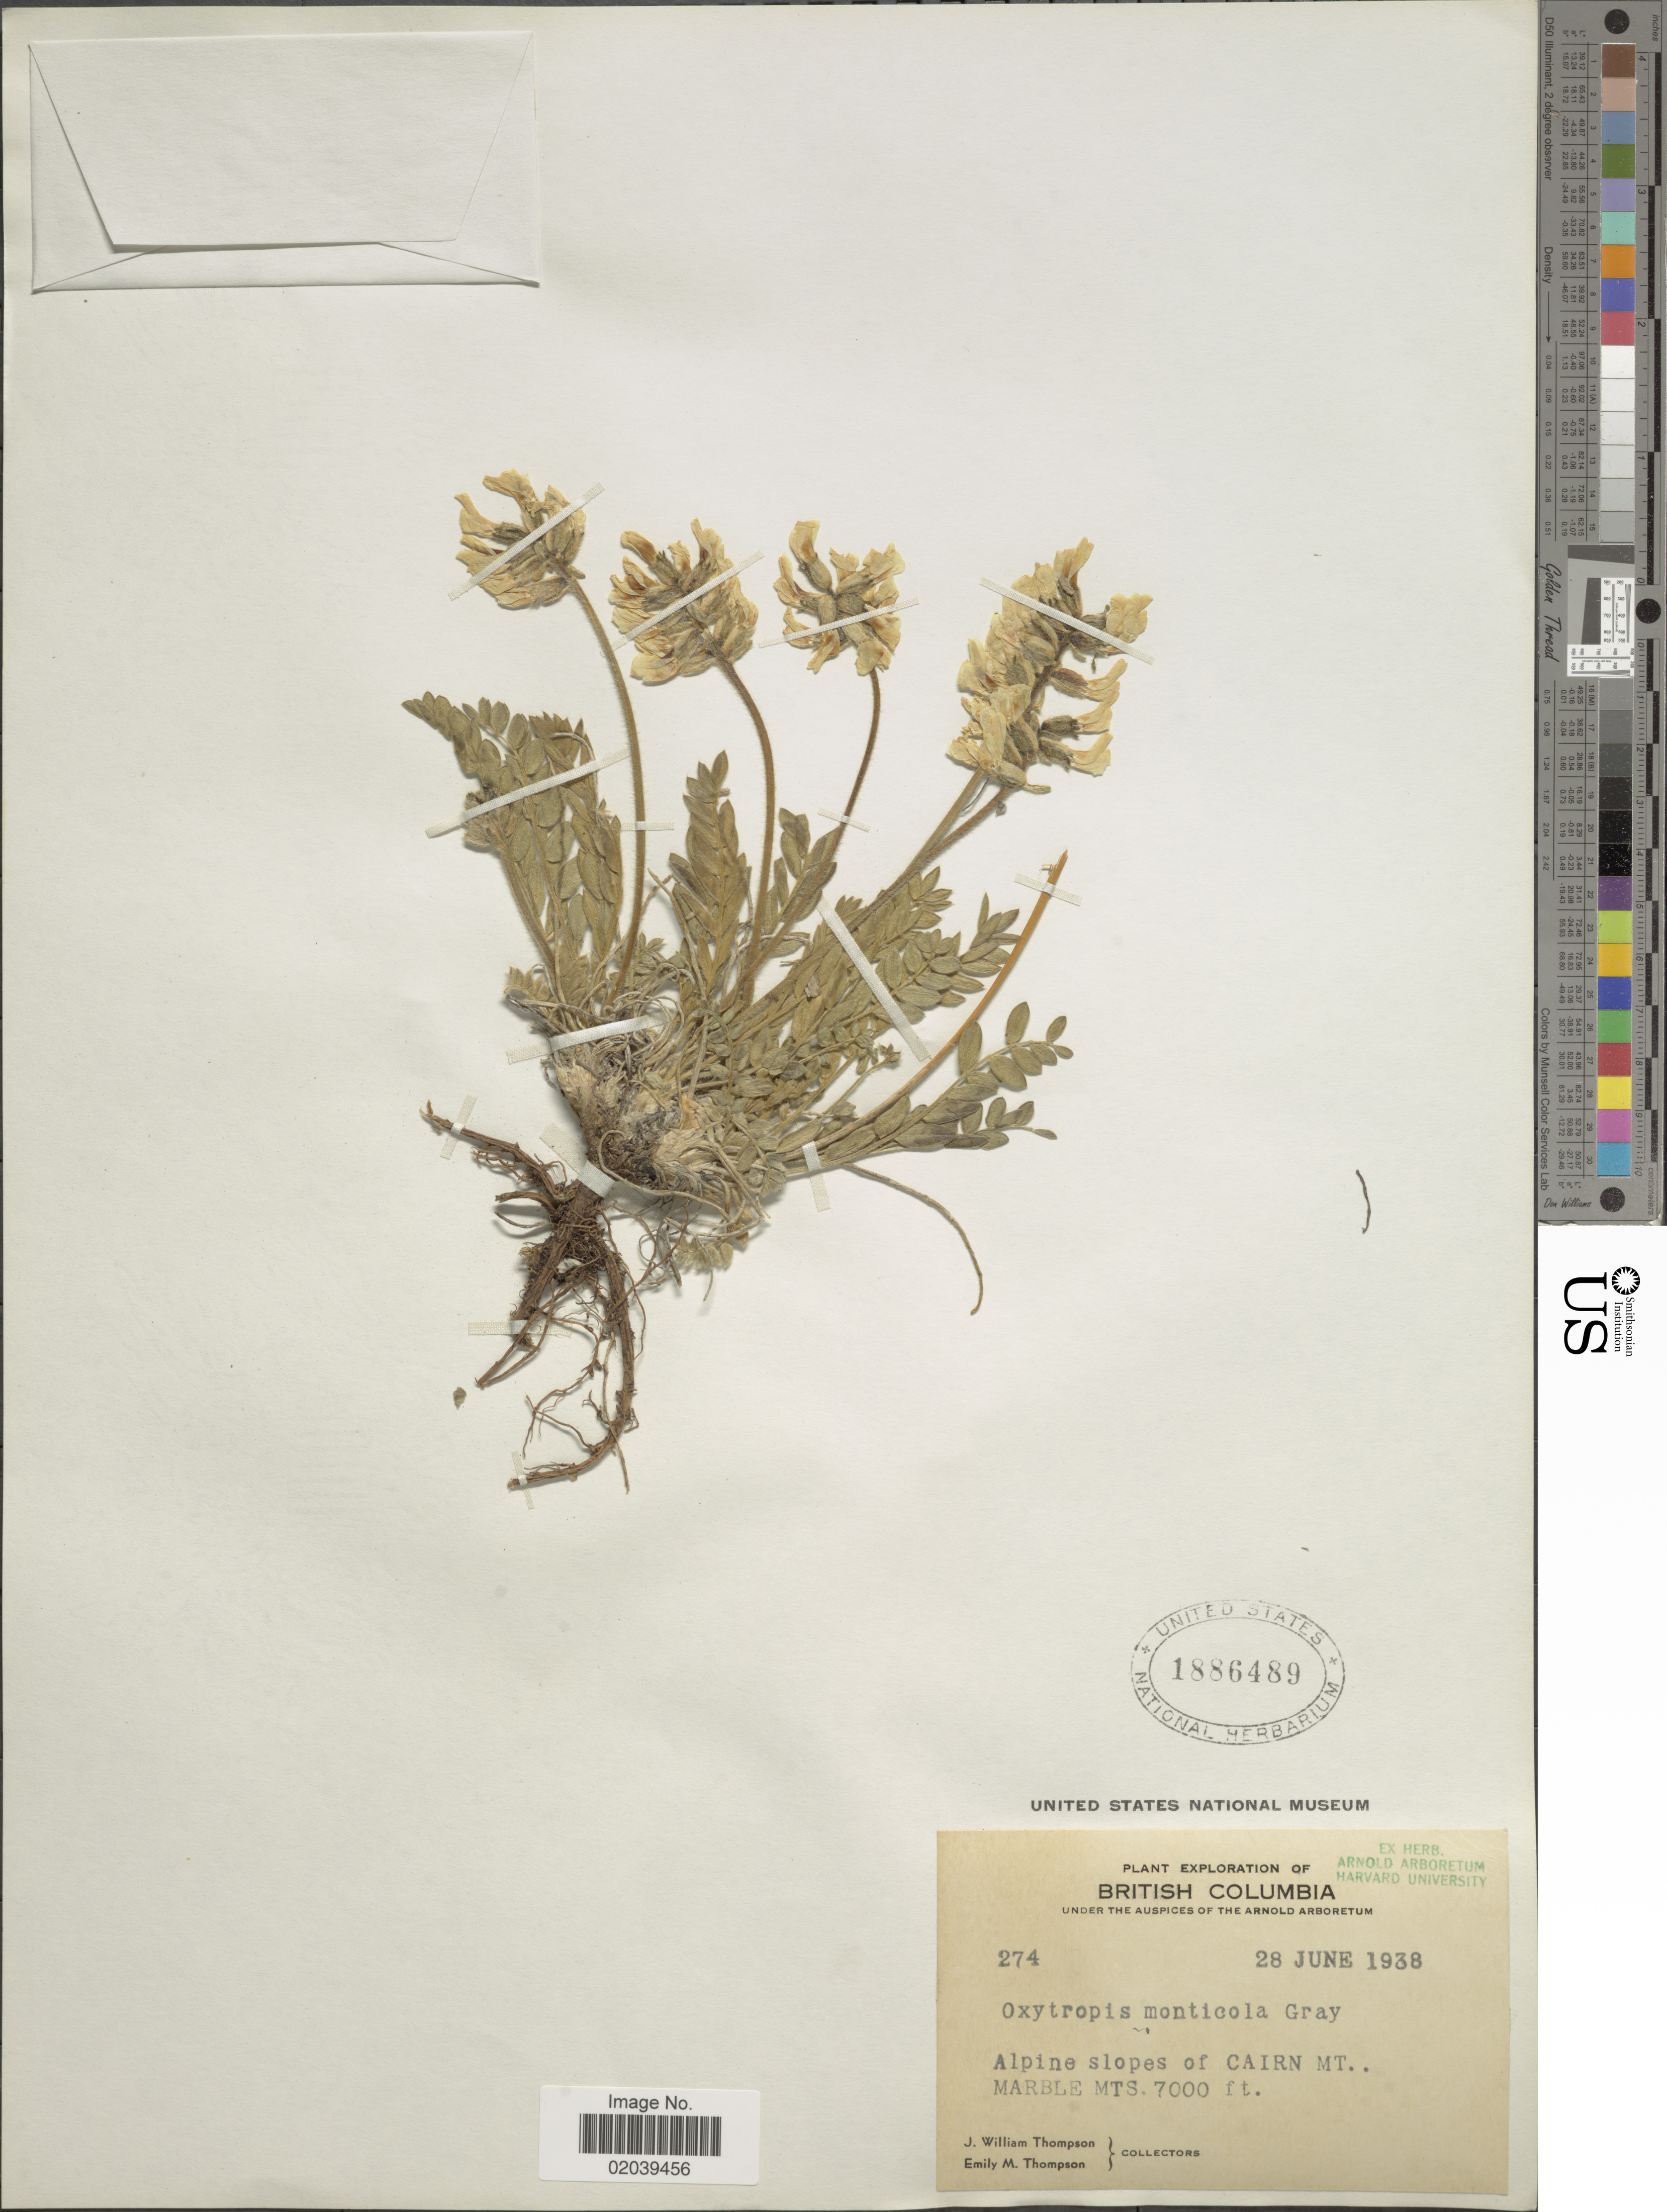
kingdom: Plantae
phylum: Tracheophyta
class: Magnoliopsida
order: Fabales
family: Fabaceae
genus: Oxytropis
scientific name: Oxytropis campestris var. gracilis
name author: (A. Nelson) Barneby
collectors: J. W. Thompson & E. M. Thompson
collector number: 274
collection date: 1938-06-28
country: Canada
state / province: British Columbia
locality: Alpine slopes of Cairn Mt. Marble Mts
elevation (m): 2134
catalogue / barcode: US 1886489